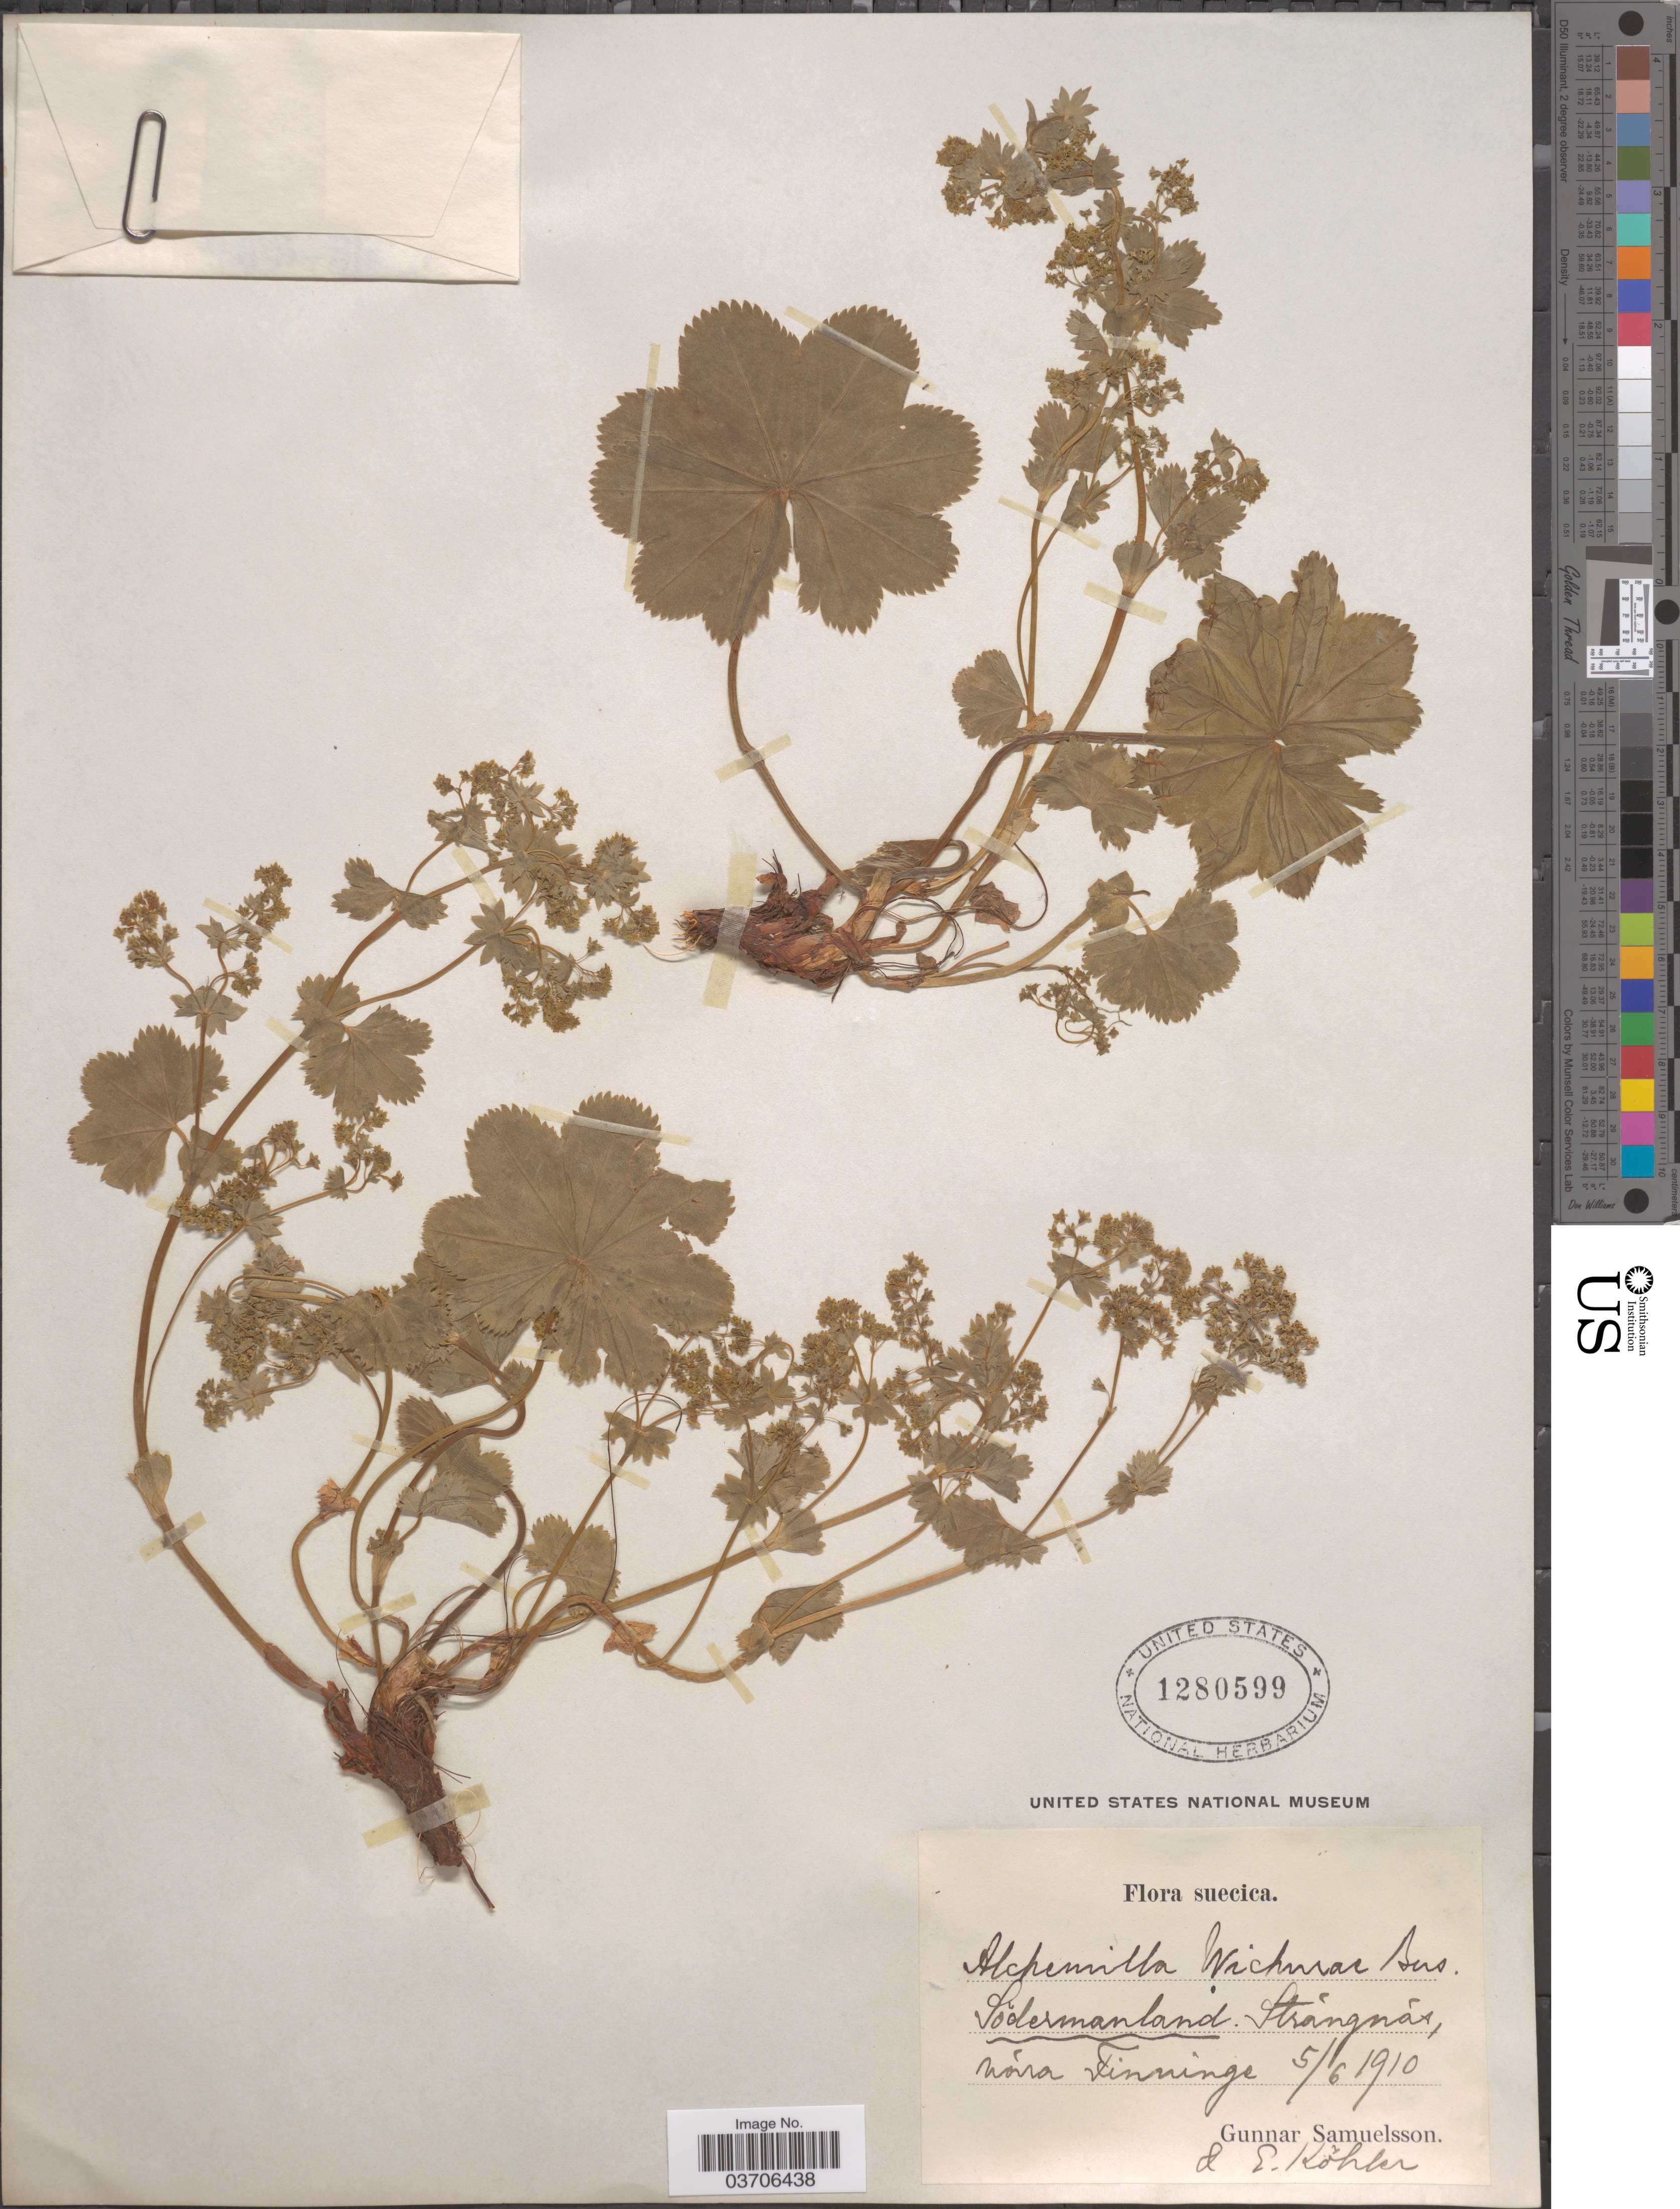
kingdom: Plantae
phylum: Tracheophyta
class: Magnoliopsida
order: Rosales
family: Rosaceae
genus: Alchemilla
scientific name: Alchemilla wichurae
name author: (Buser) Stefánsson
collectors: G. Samuelsson & E. Kohler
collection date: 1910-06-05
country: Sweden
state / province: Sodermanland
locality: Suecica. Strángnás, nóra Finninge.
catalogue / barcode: US 1280599